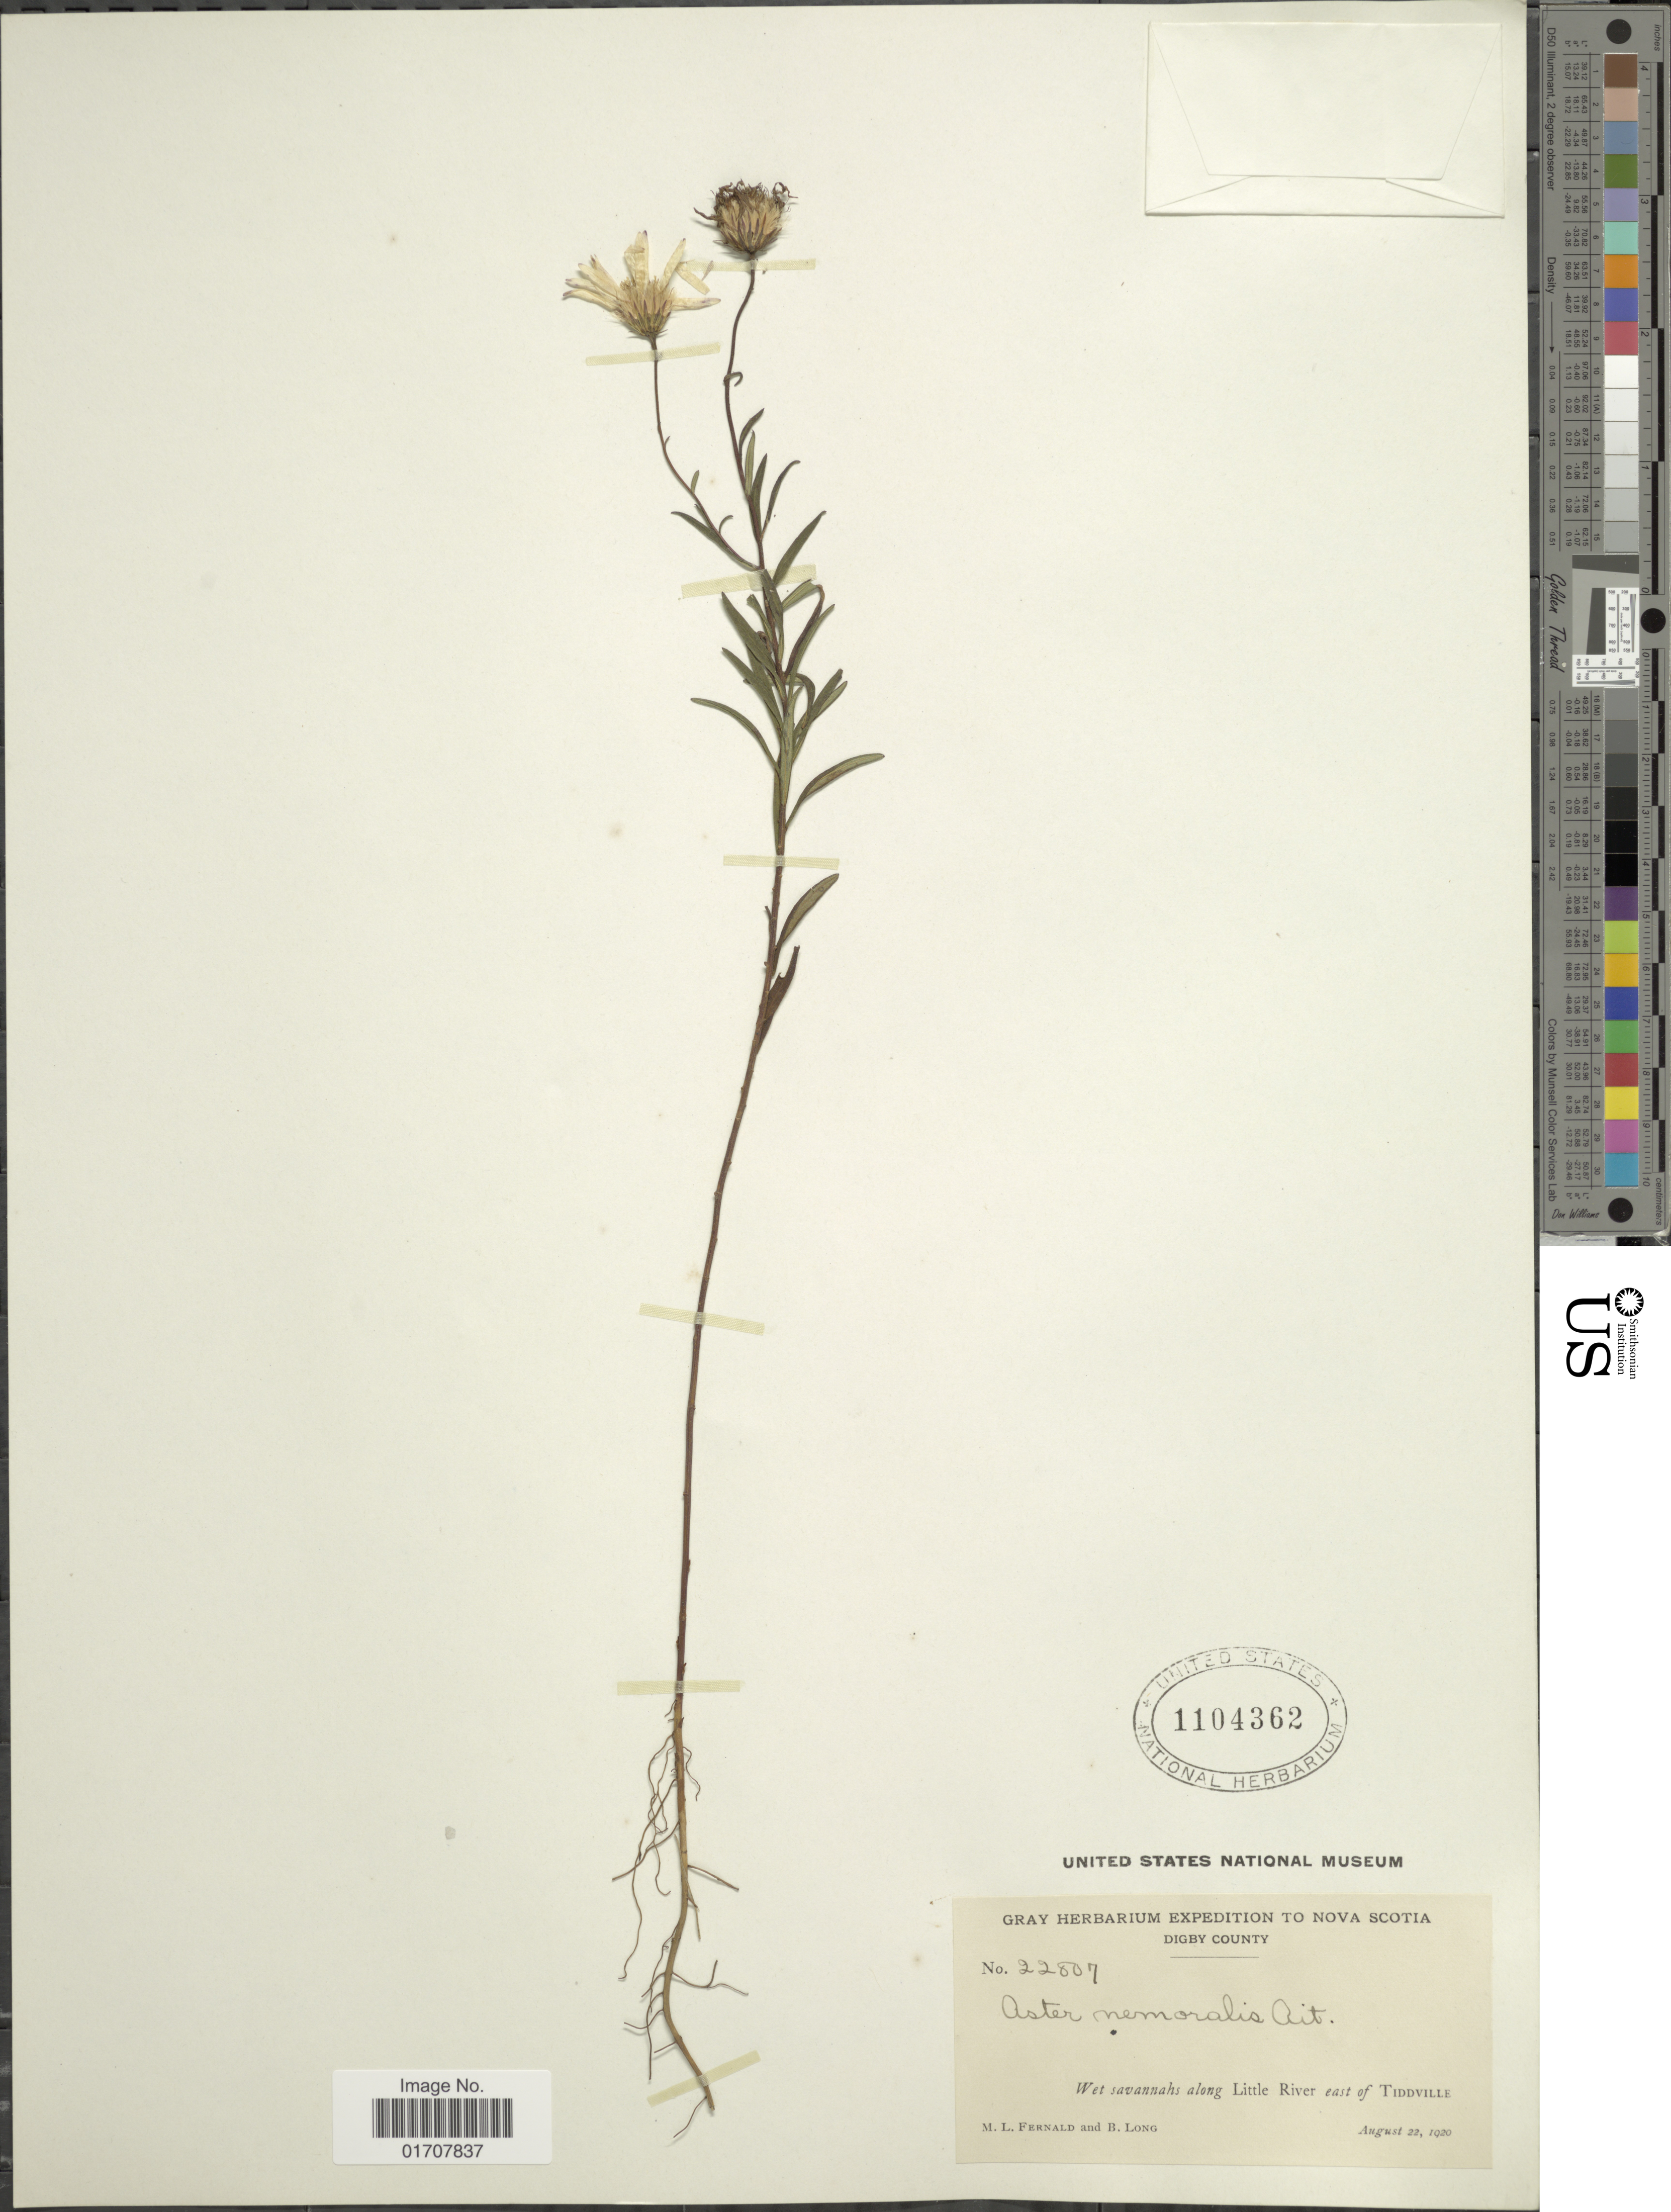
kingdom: Plantae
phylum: Tracheophyta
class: Magnoliopsida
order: Asterales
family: Asteraceae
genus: Oclemena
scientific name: Oclemena nemoralis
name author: (Aiton) Greene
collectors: M. L. Fernald & B. Long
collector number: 22807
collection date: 1920-08-22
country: Canada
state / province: Nova Scotia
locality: Digby County, Wet savannah along Little River, east of Tiddville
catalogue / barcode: US 1104362